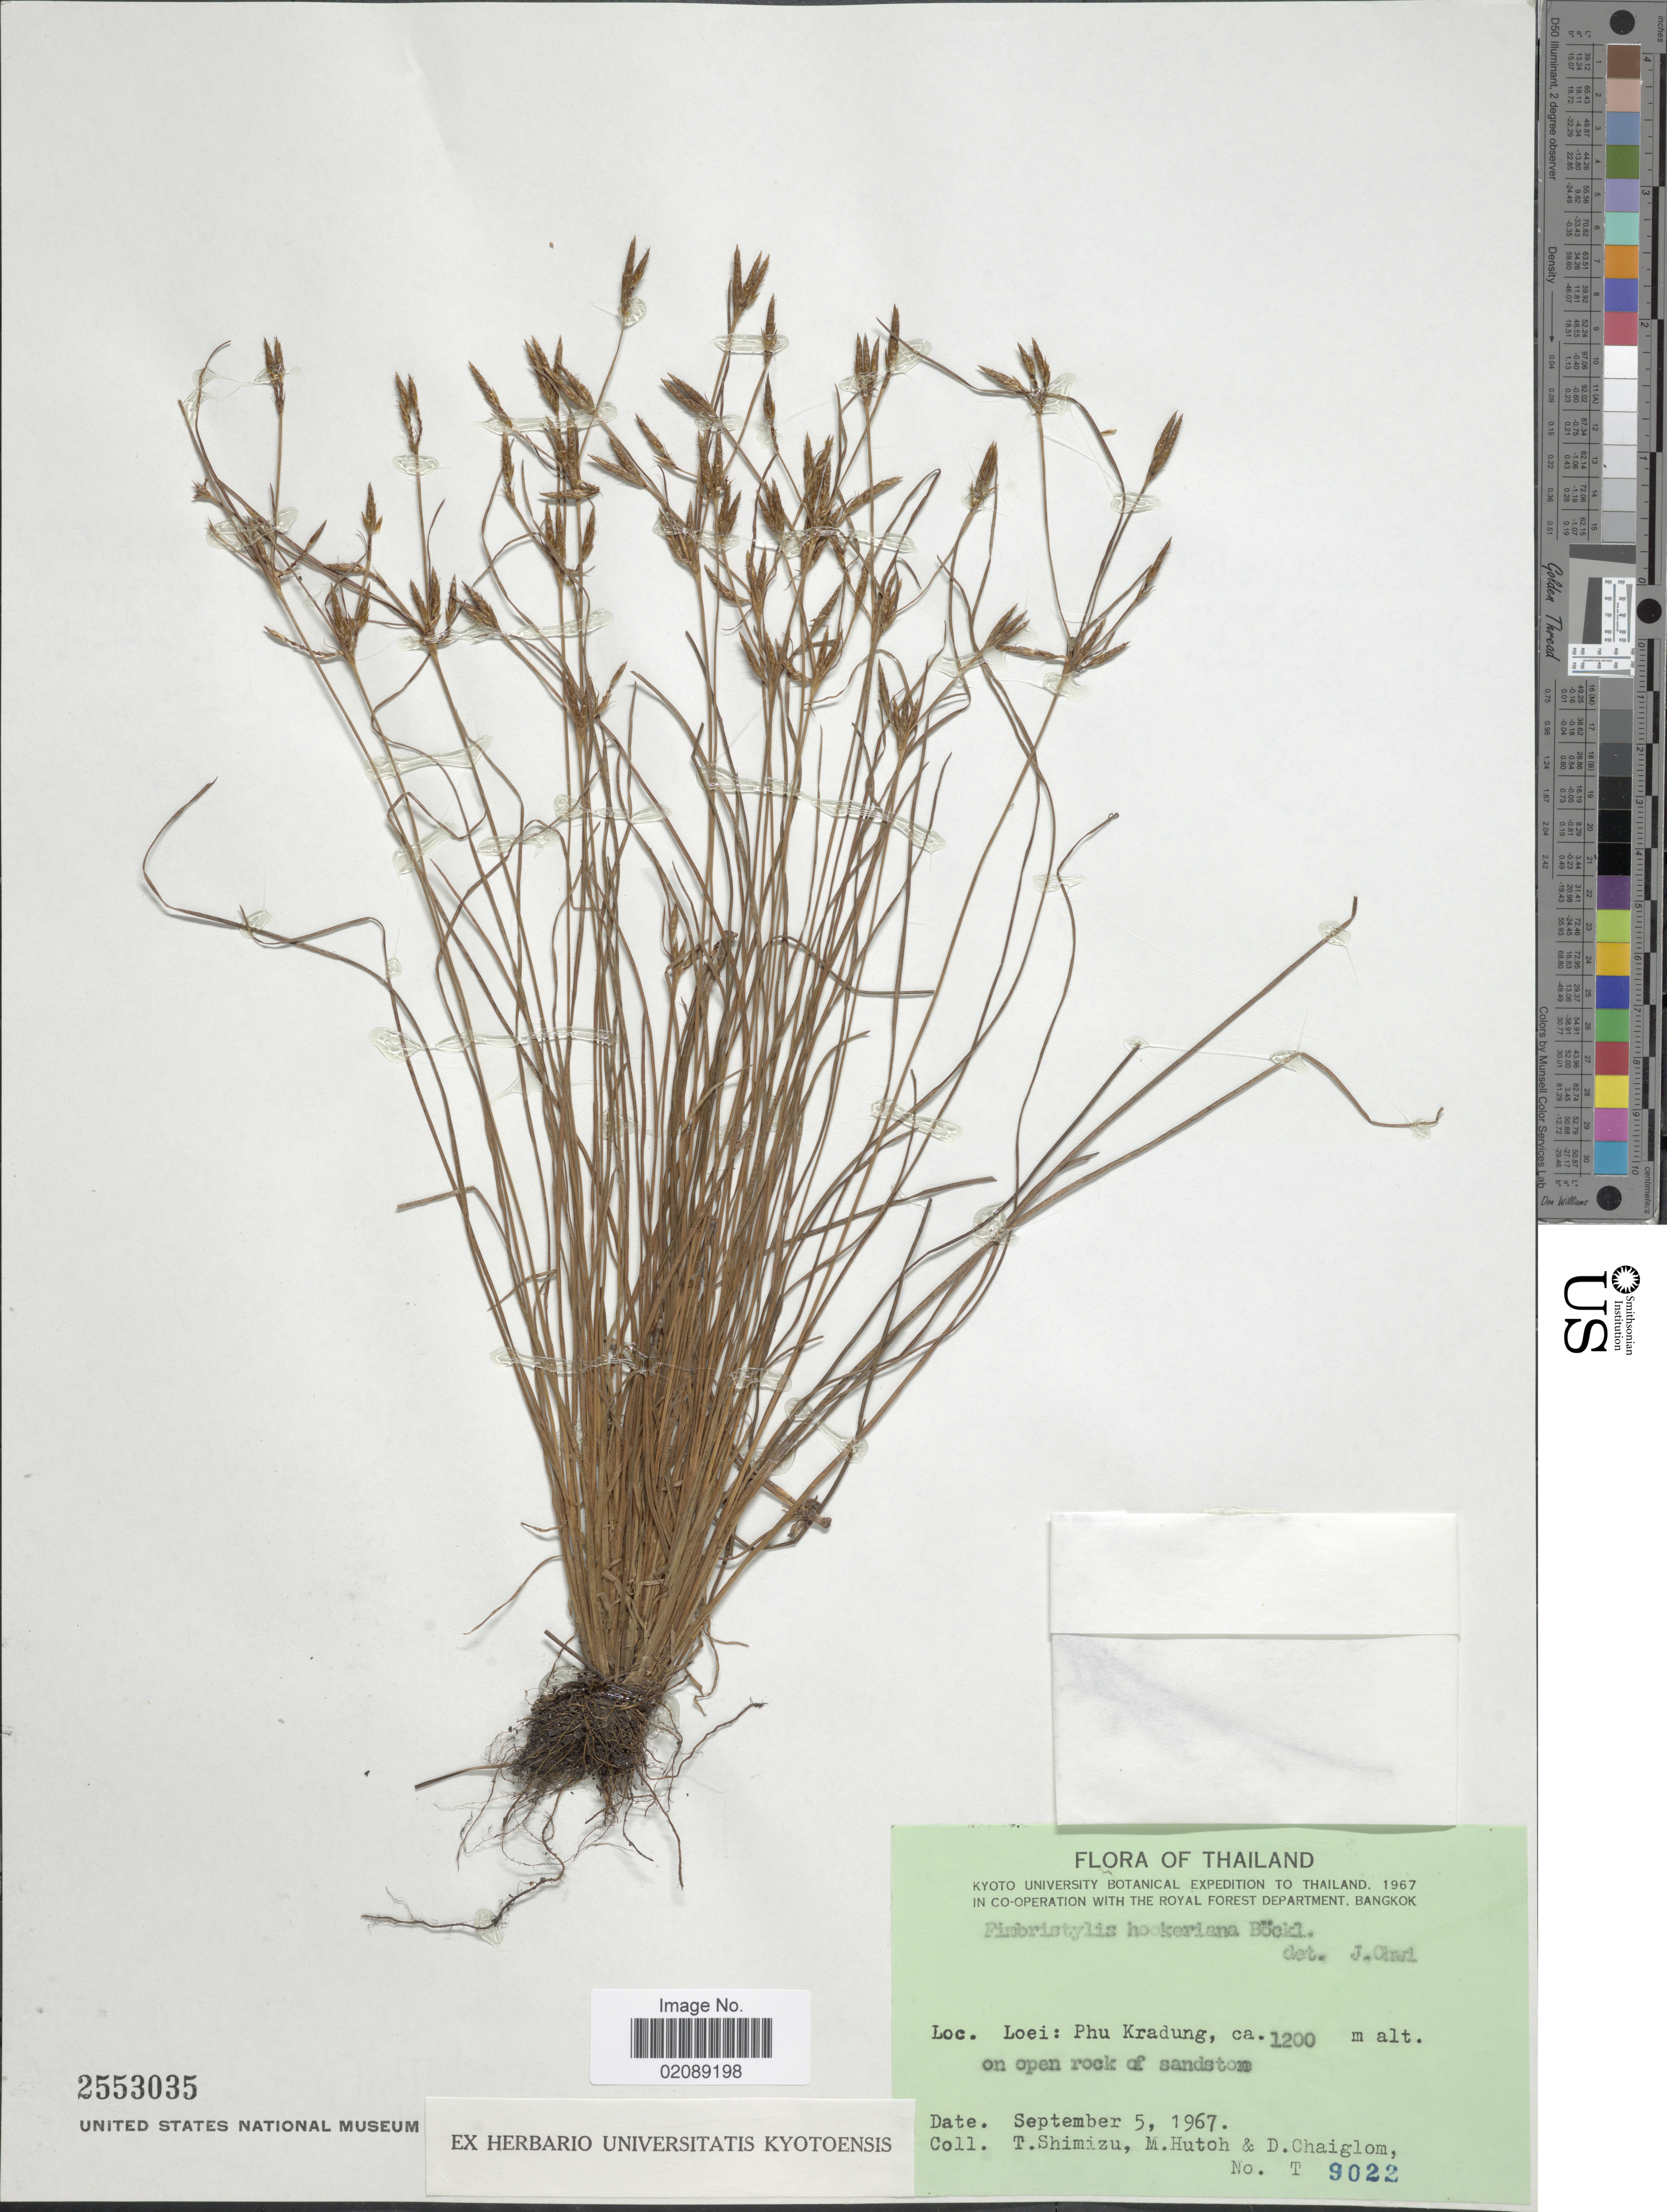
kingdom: Plantae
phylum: Tracheophyta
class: Liliopsida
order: Poales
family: Cyperaceae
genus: Fimbristylis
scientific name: Fimbristylis hookeriana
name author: Boeckeler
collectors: T. Shimizu, M. Hutoh & D. Chaiglom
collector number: T 9022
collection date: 1967-09-05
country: Thailand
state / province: Loei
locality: Phu Kradung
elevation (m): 1200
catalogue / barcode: US 2553035